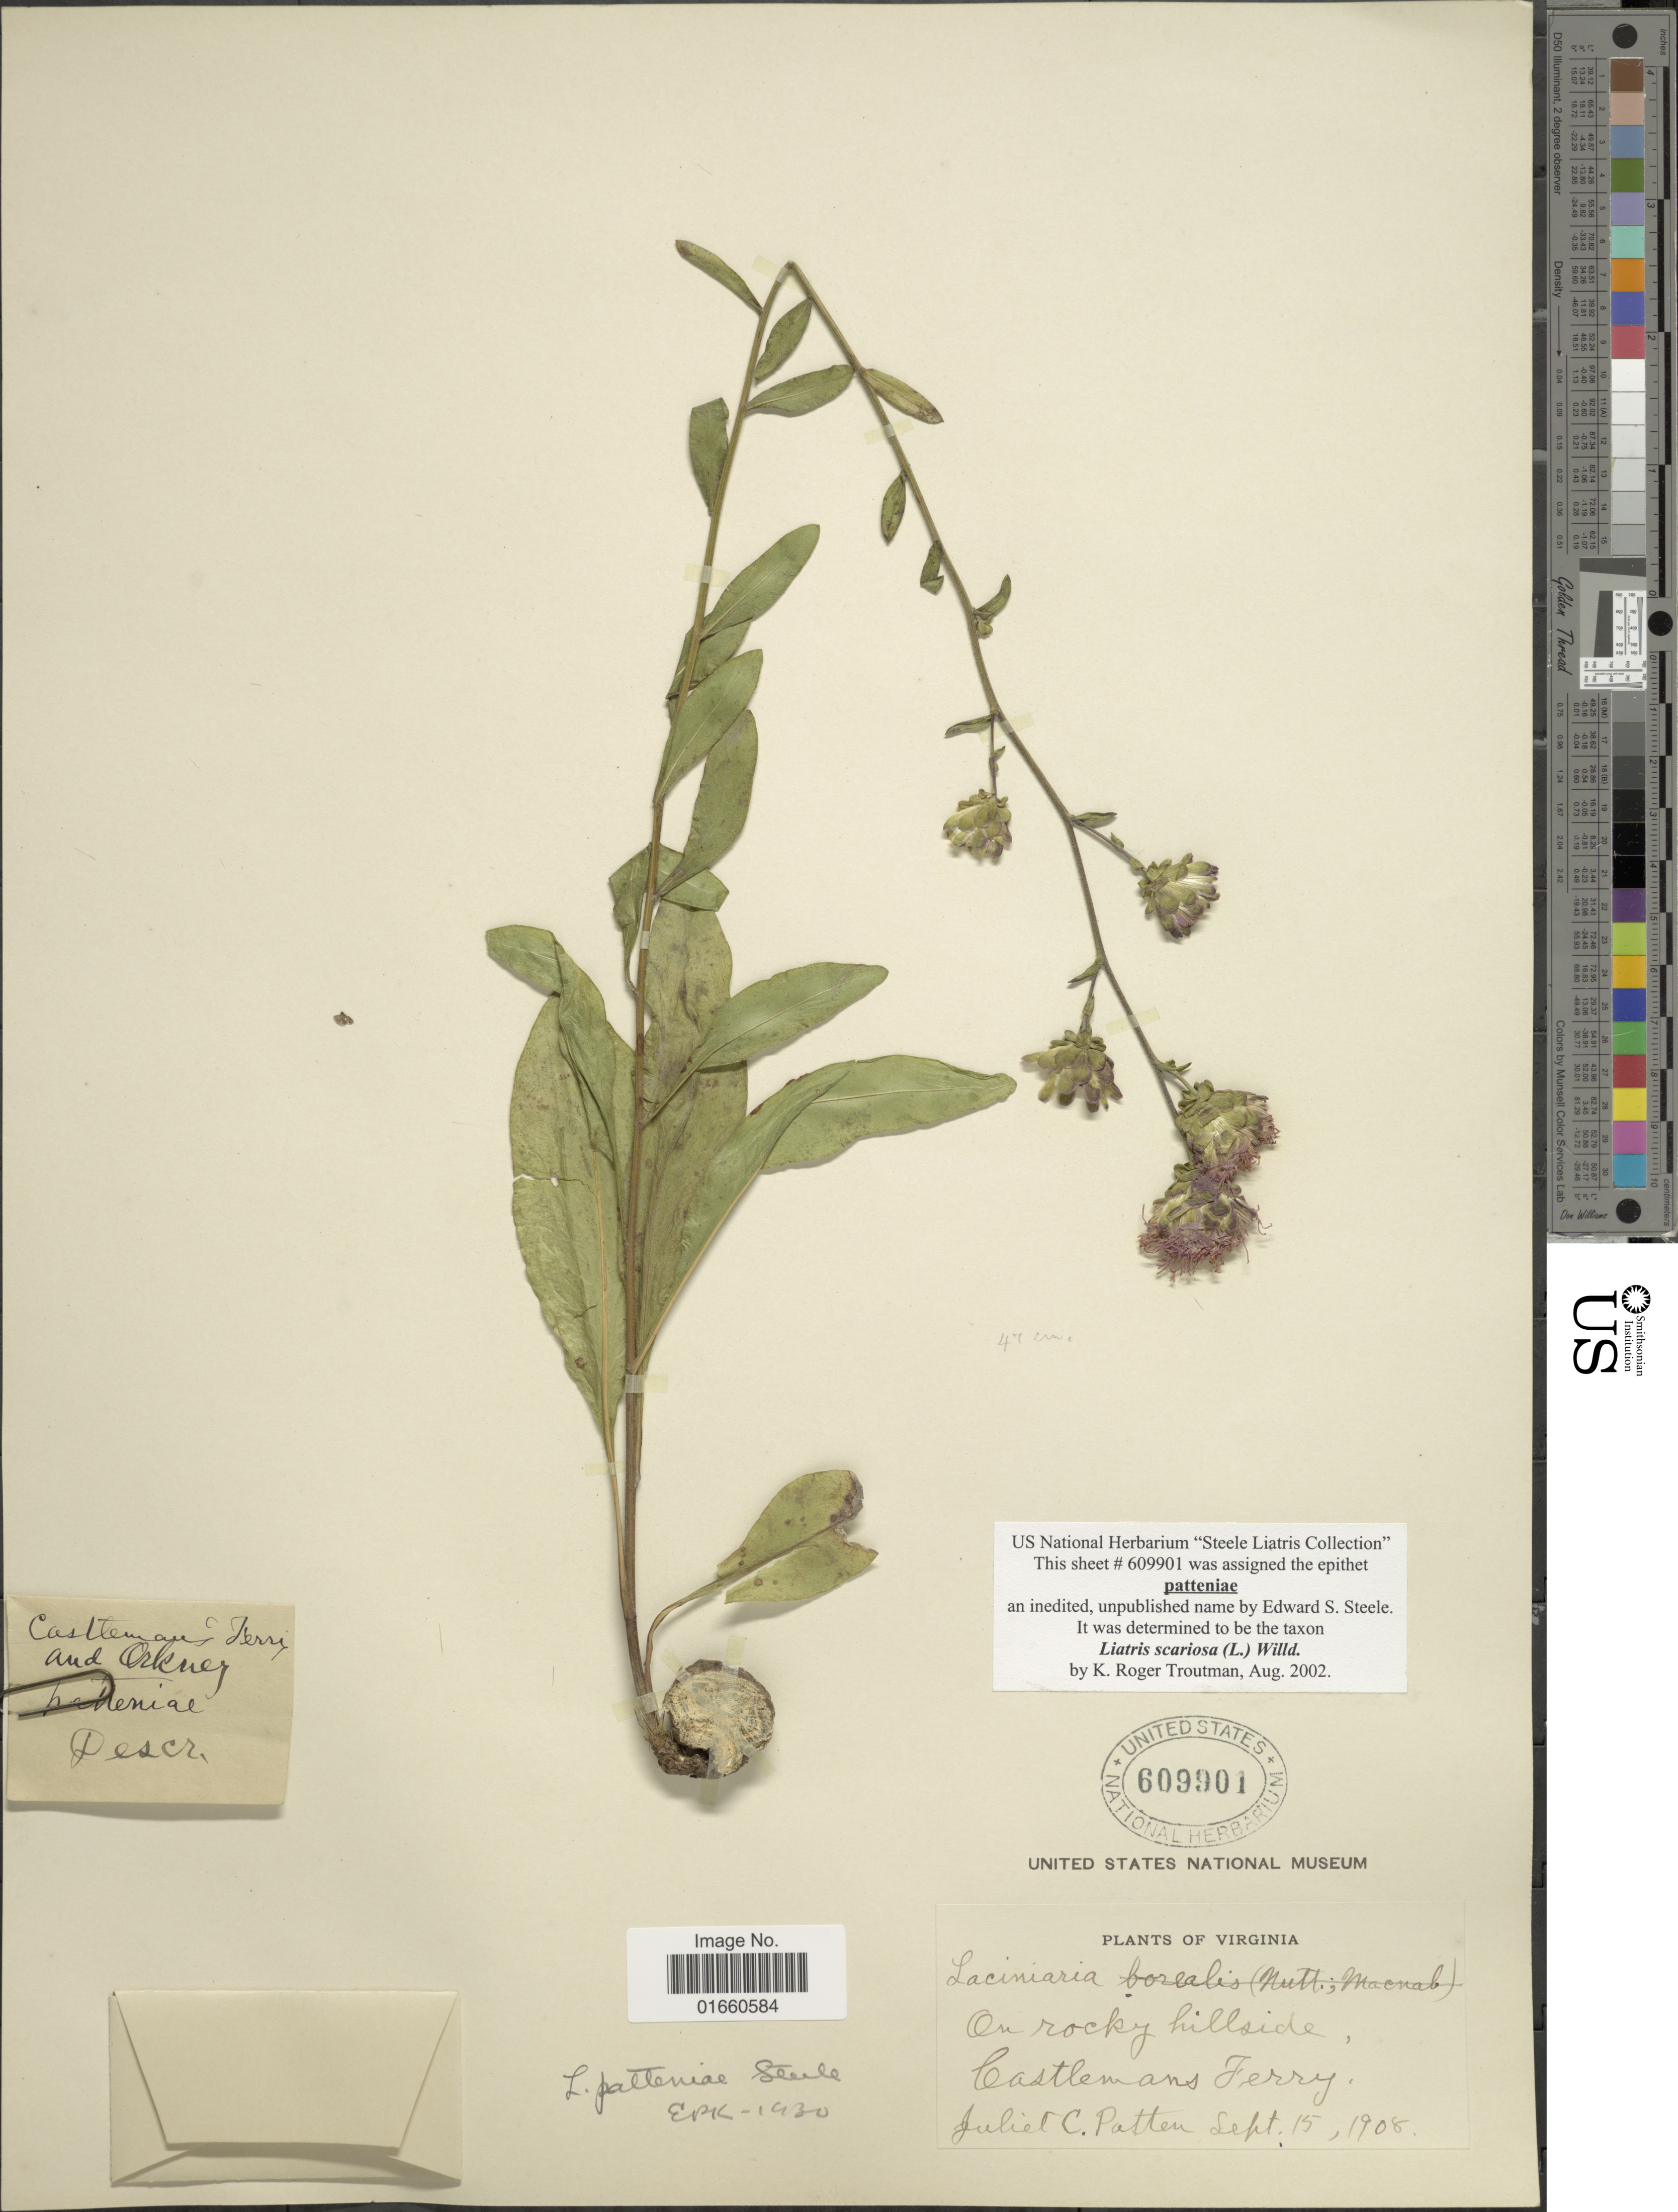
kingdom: Plantae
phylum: Tracheophyta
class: Magnoliopsida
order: Asterales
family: Asteraceae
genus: Liatris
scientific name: Liatris scariosa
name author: (L.) Willd.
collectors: J. Patten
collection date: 1908-09-15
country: United States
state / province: Virginia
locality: On rocky hillside, Castlemans Ferry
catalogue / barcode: US 609901